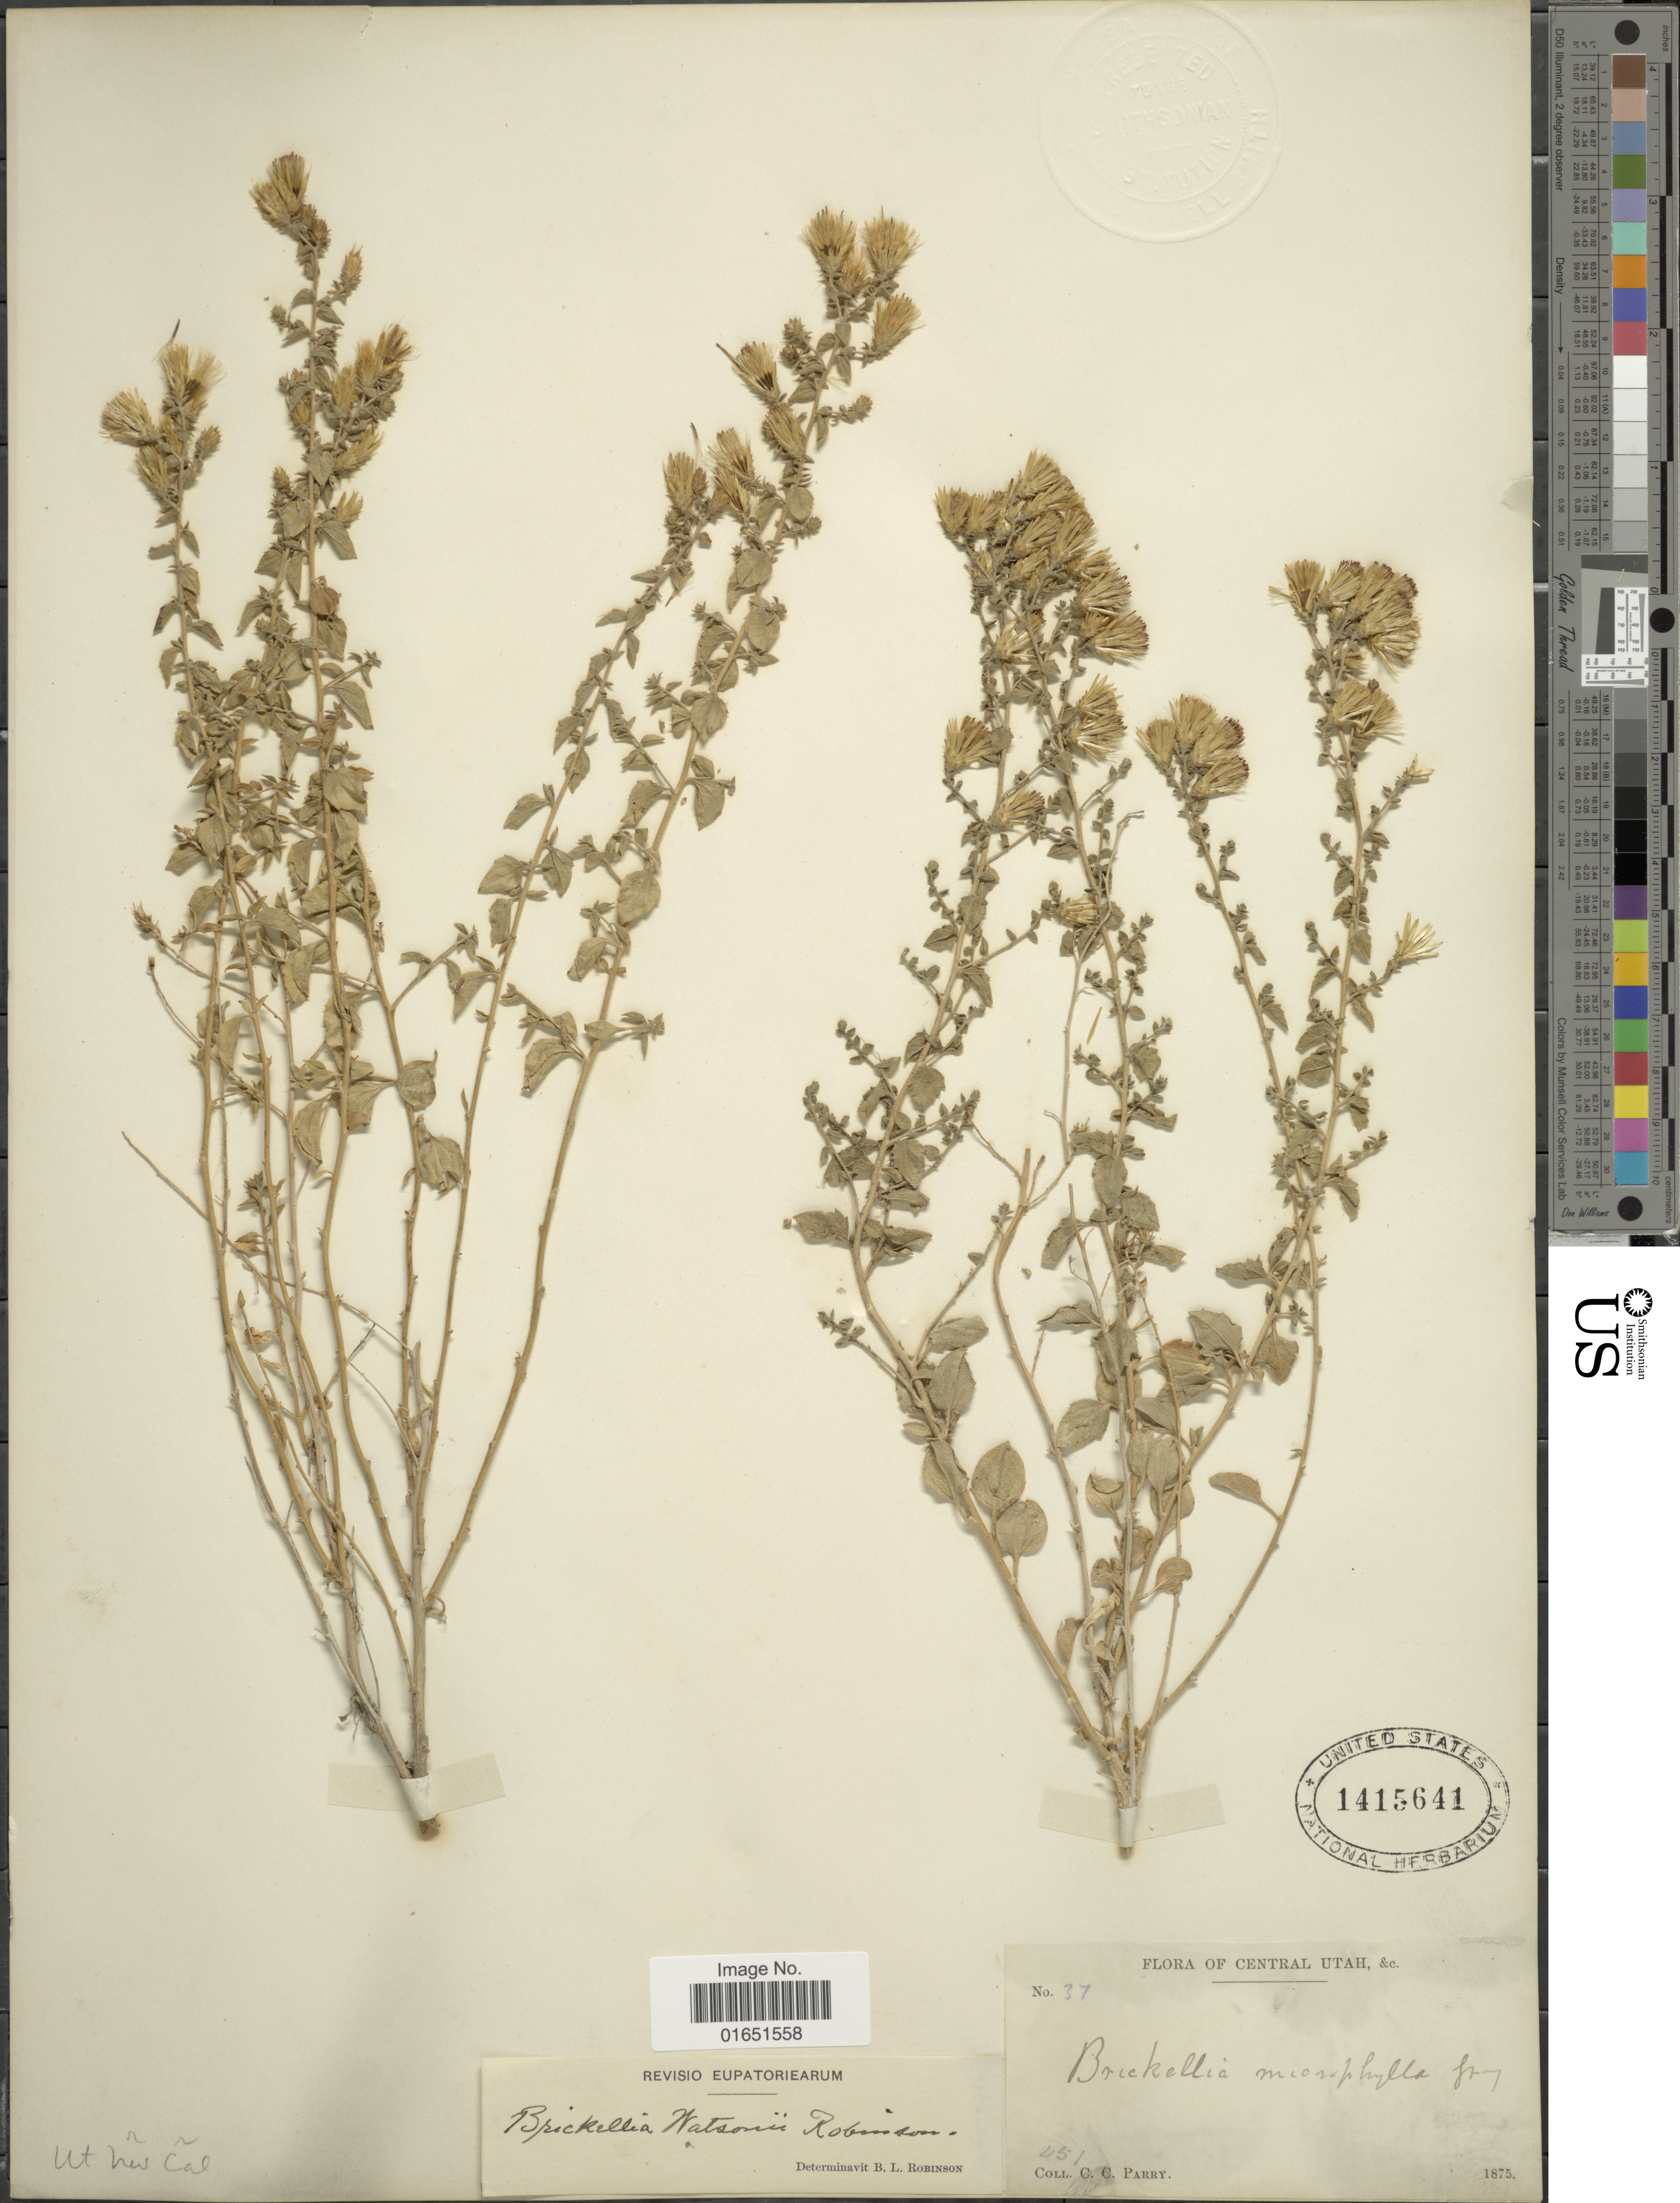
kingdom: Plantae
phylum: Tracheophyta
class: Magnoliopsida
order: Asterales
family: Asteraceae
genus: Brickellia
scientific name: Brickellia watsonii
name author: B.L. Rob.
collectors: C. C. Parry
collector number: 37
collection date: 1875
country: United States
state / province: Utah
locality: Central Utah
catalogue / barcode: US 1415641